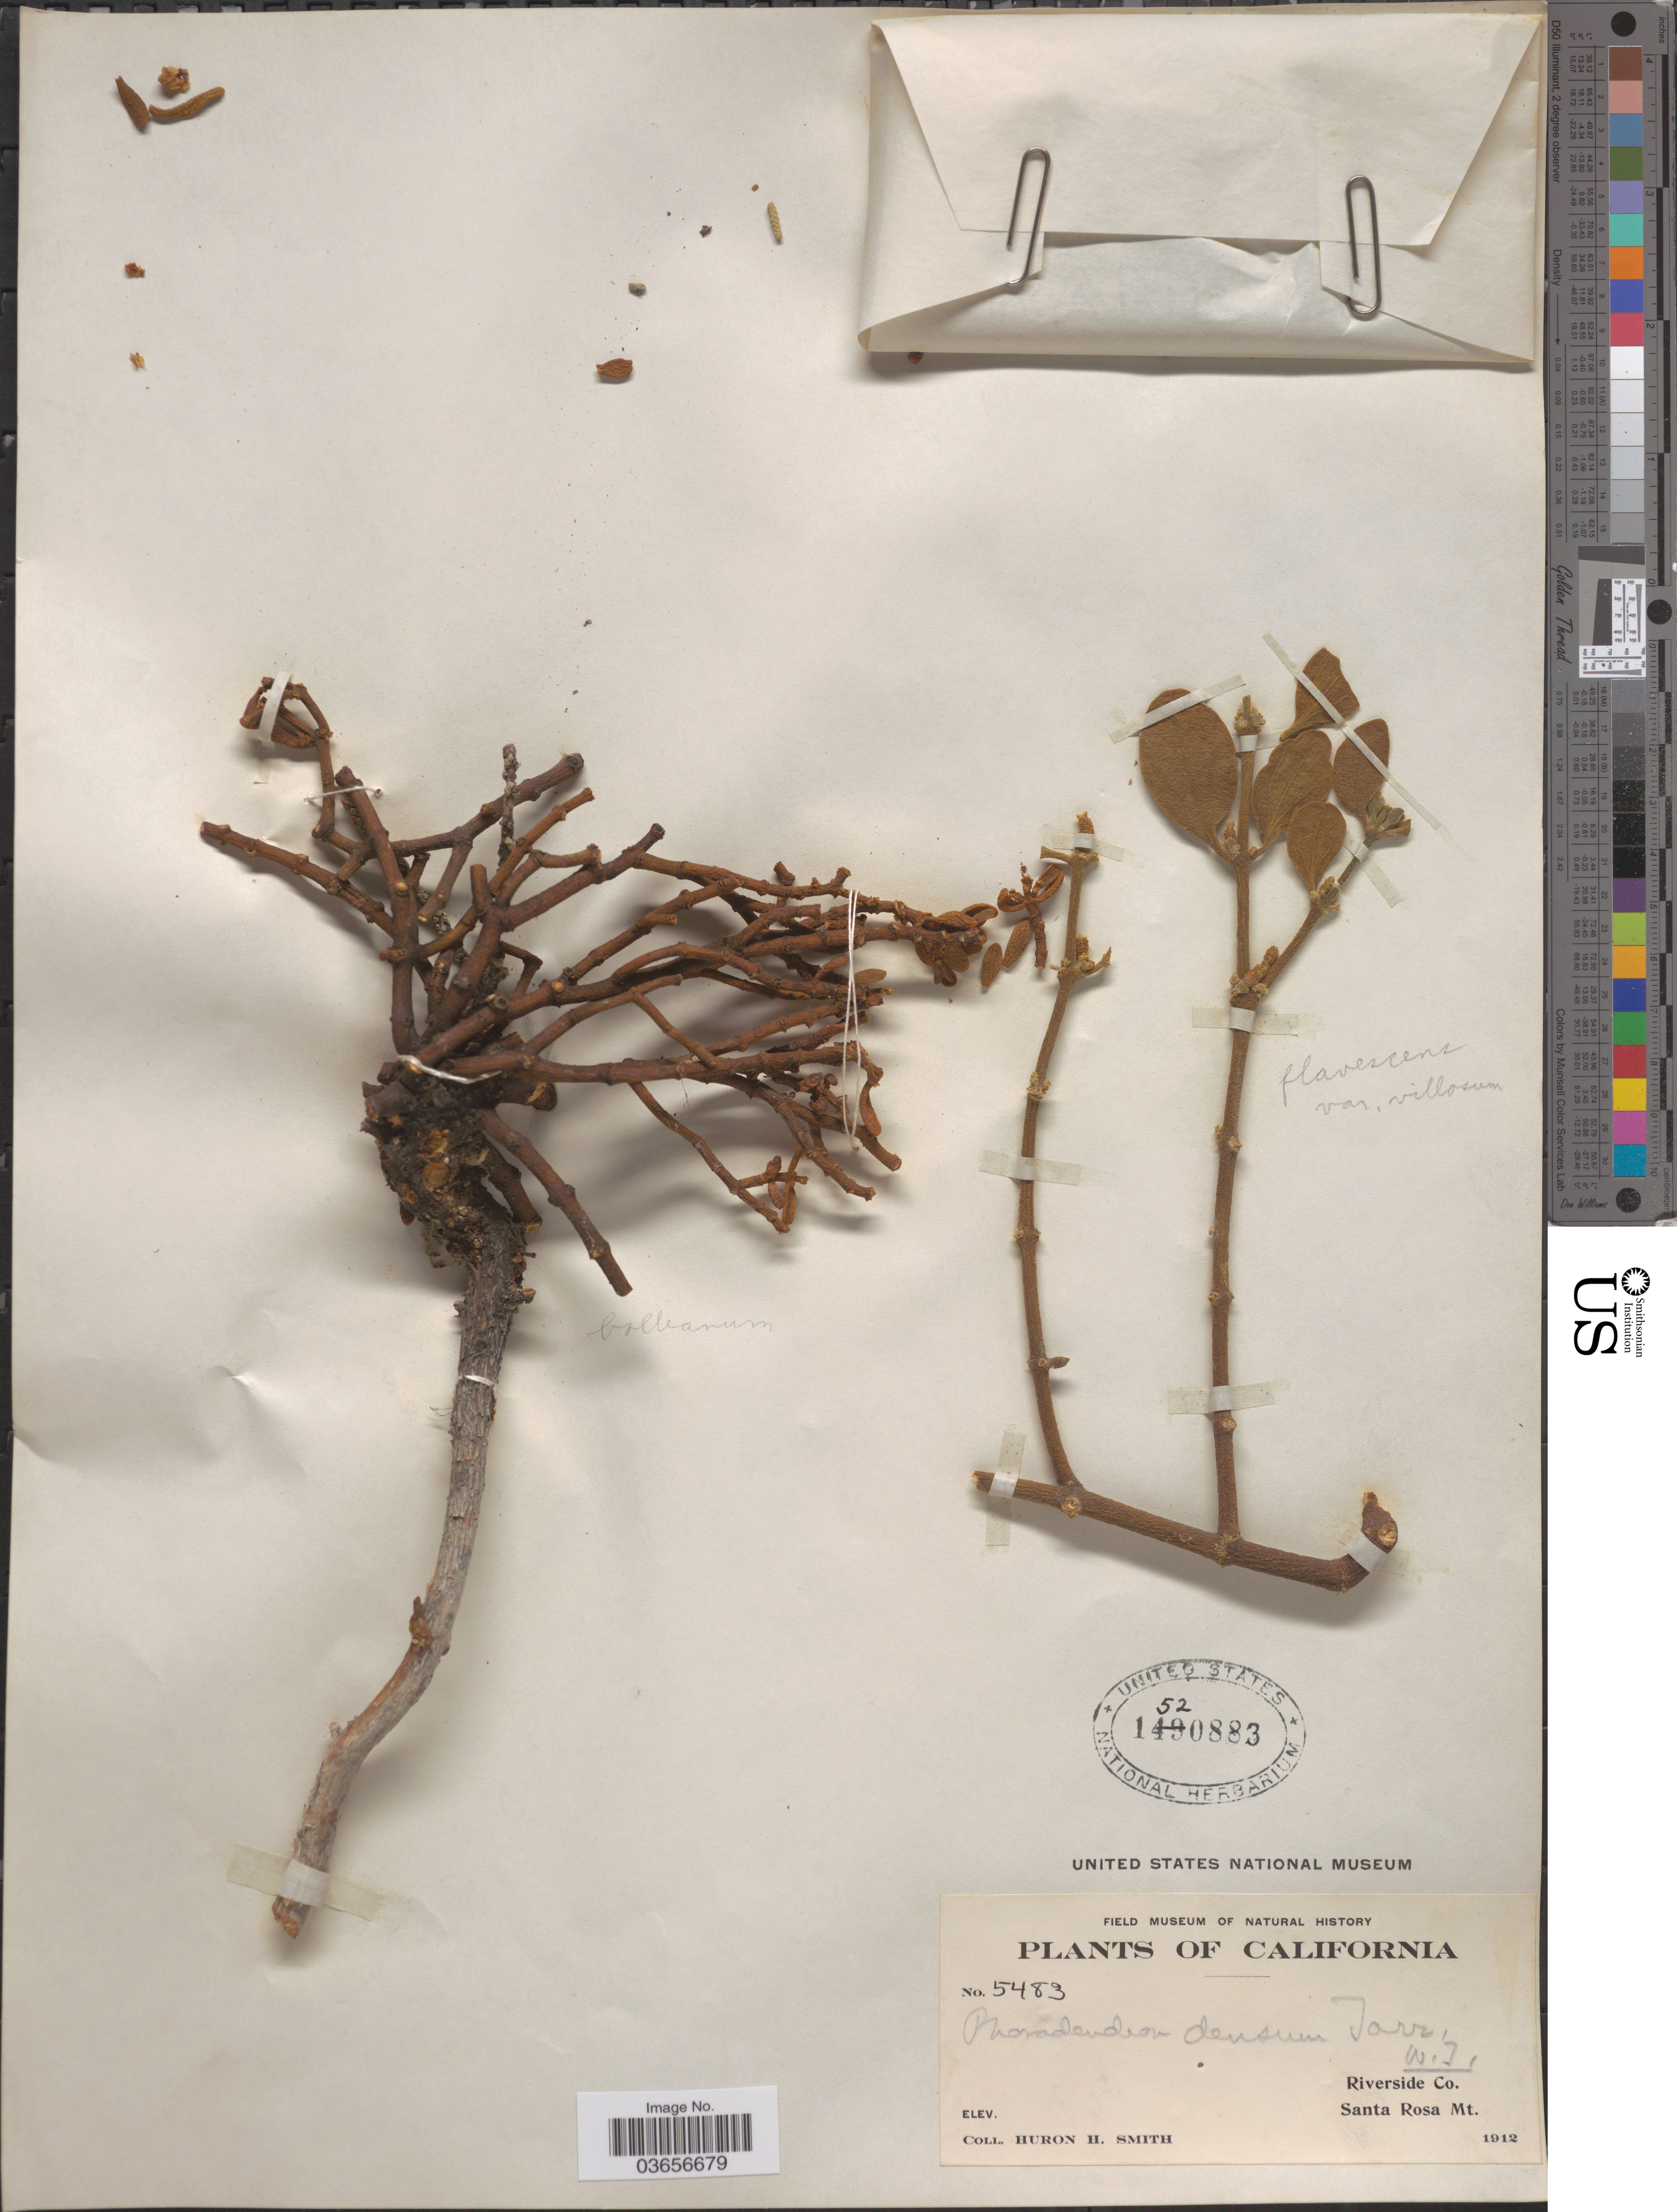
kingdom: Plantae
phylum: Tracheophyta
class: Magnoliopsida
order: Santalales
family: Viscaceae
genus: Phoradendron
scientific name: Phoradendron bolleanum var. densum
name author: (Torr. ex Trel.) Fosberg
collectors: Huron H. Smith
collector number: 5483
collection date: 1912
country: United States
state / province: California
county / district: Riverside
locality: Riverside Co., Santa Rosa Mt.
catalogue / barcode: US 1520883